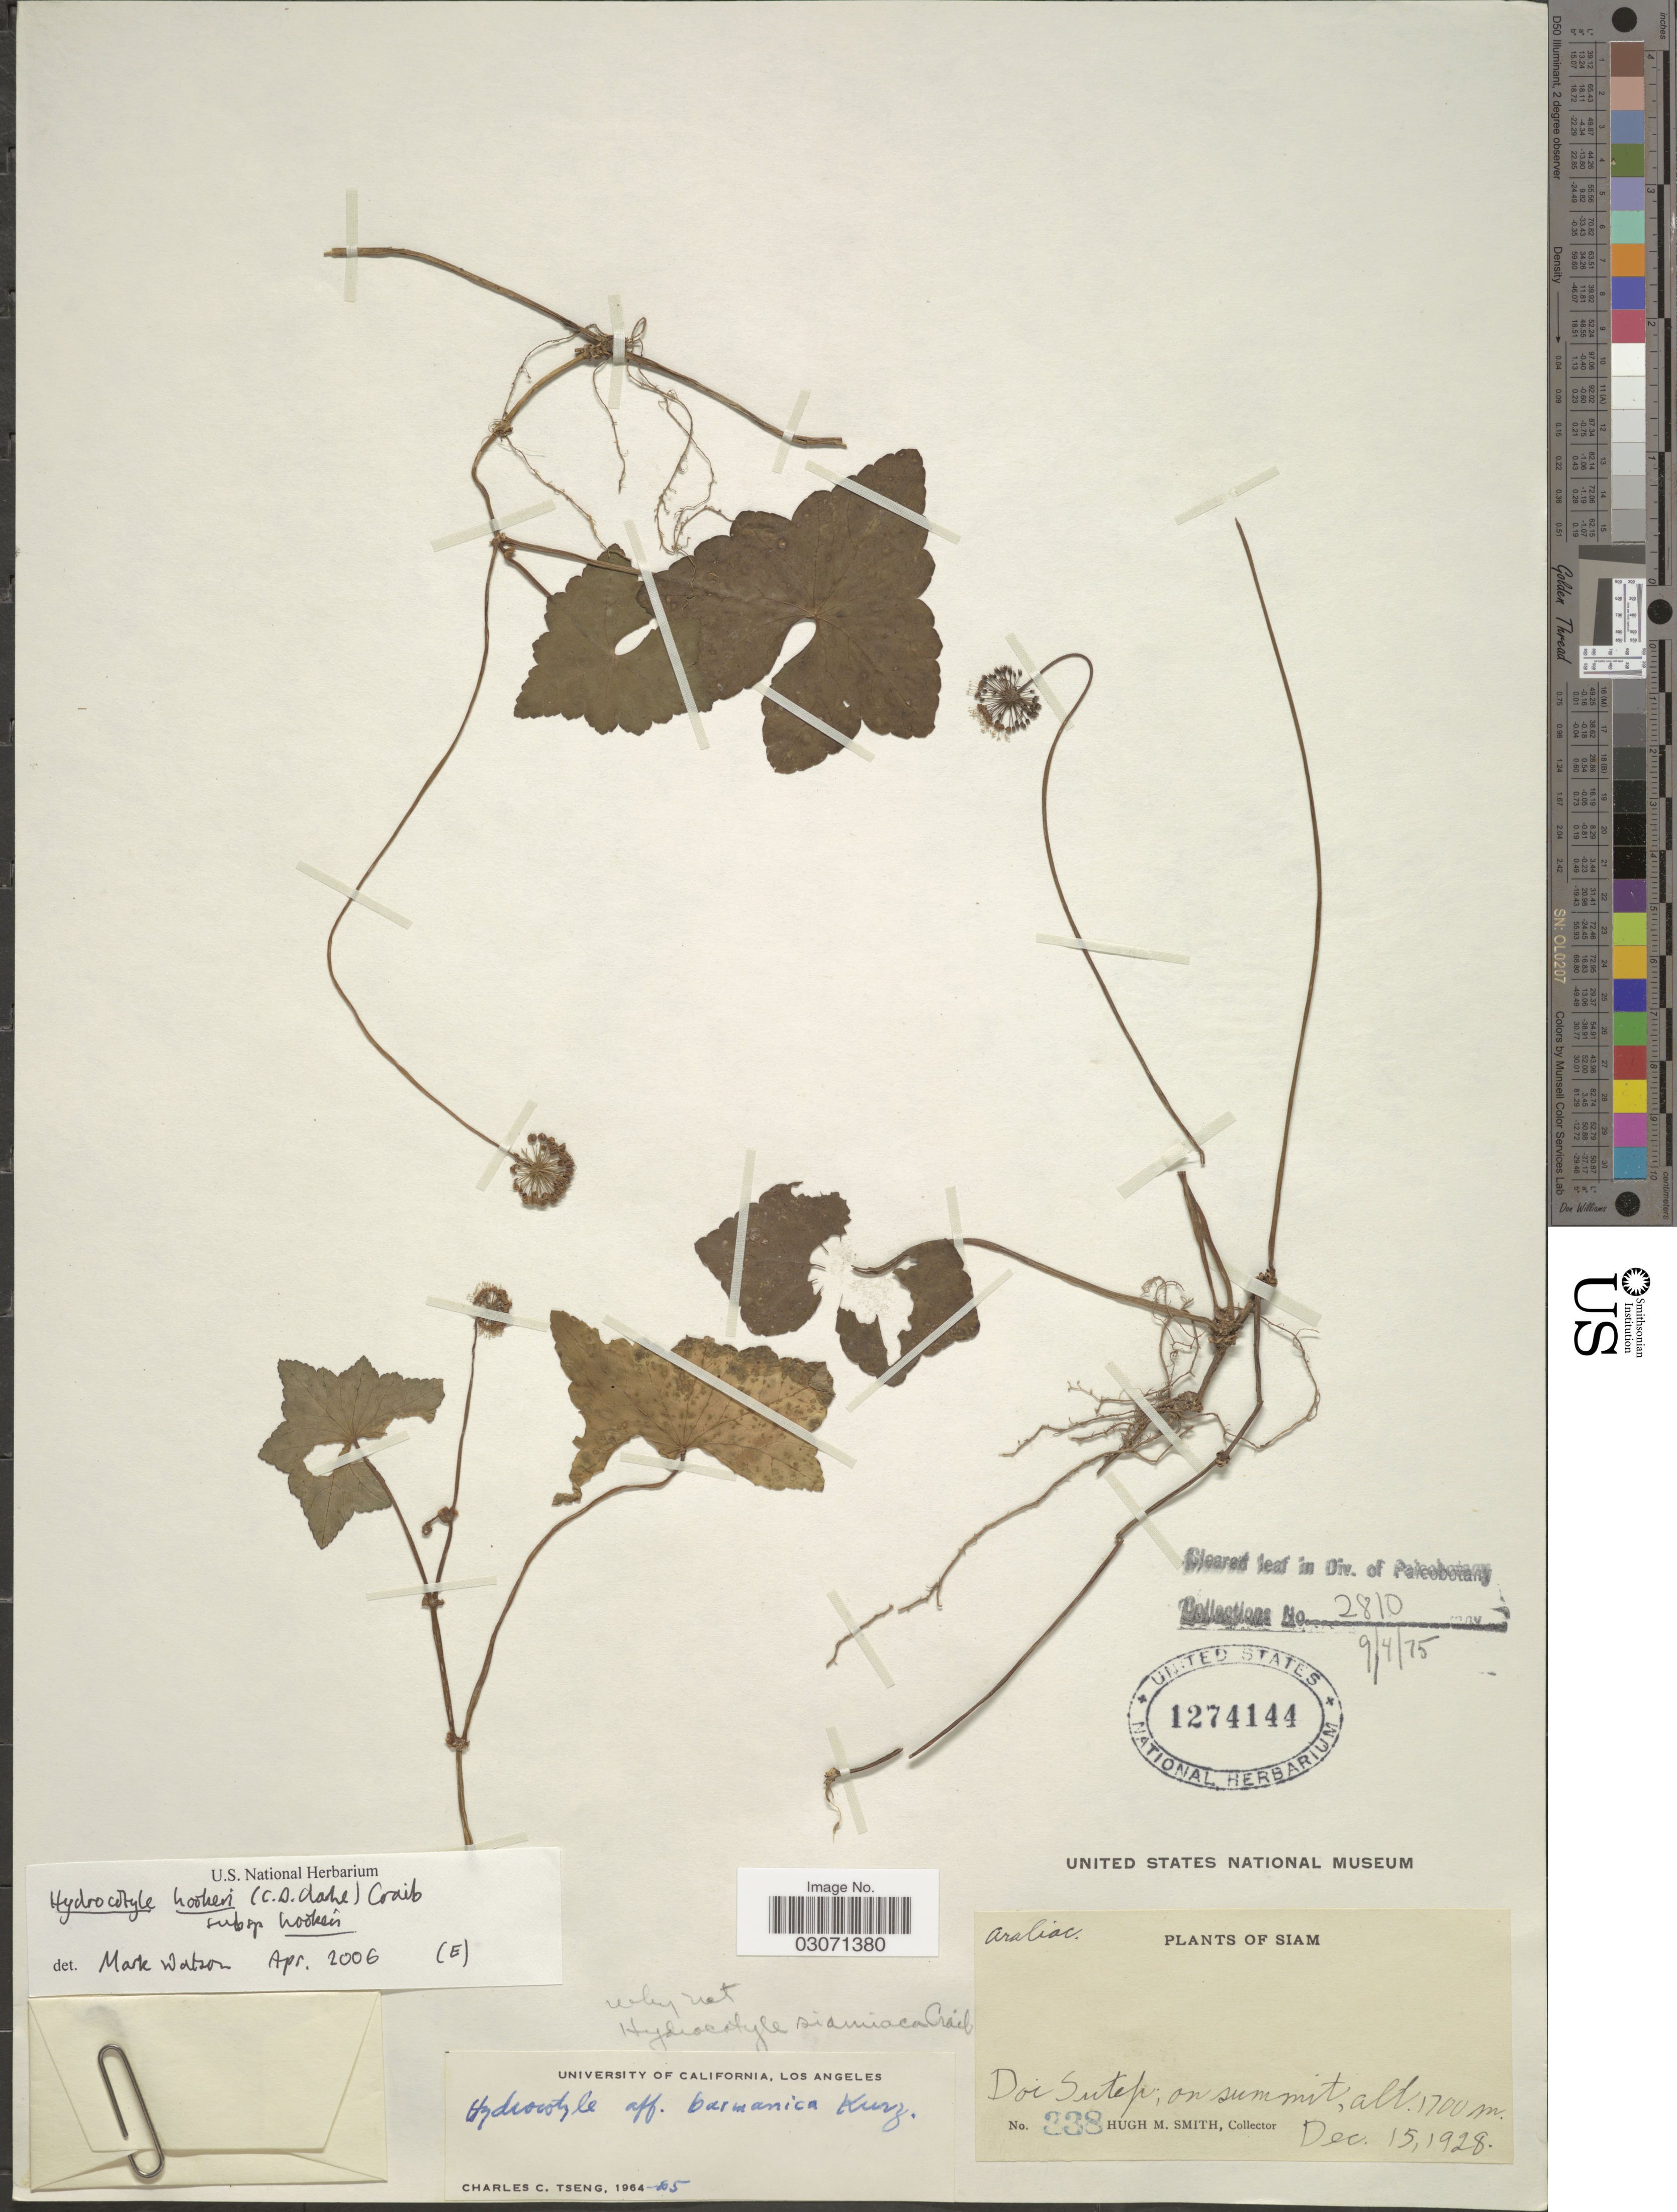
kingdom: Plantae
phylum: Tracheophyta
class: Magnoliopsida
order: Apiales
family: Araliaceae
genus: Hydrocotyle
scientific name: Hydrocotyle hookeri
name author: (C.B. Clarke) Craib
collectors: H. M. Smith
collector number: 338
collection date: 1928-12-15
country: Thailand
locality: Siam. Doi Sutep; on summit.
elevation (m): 1700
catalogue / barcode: US 1274144